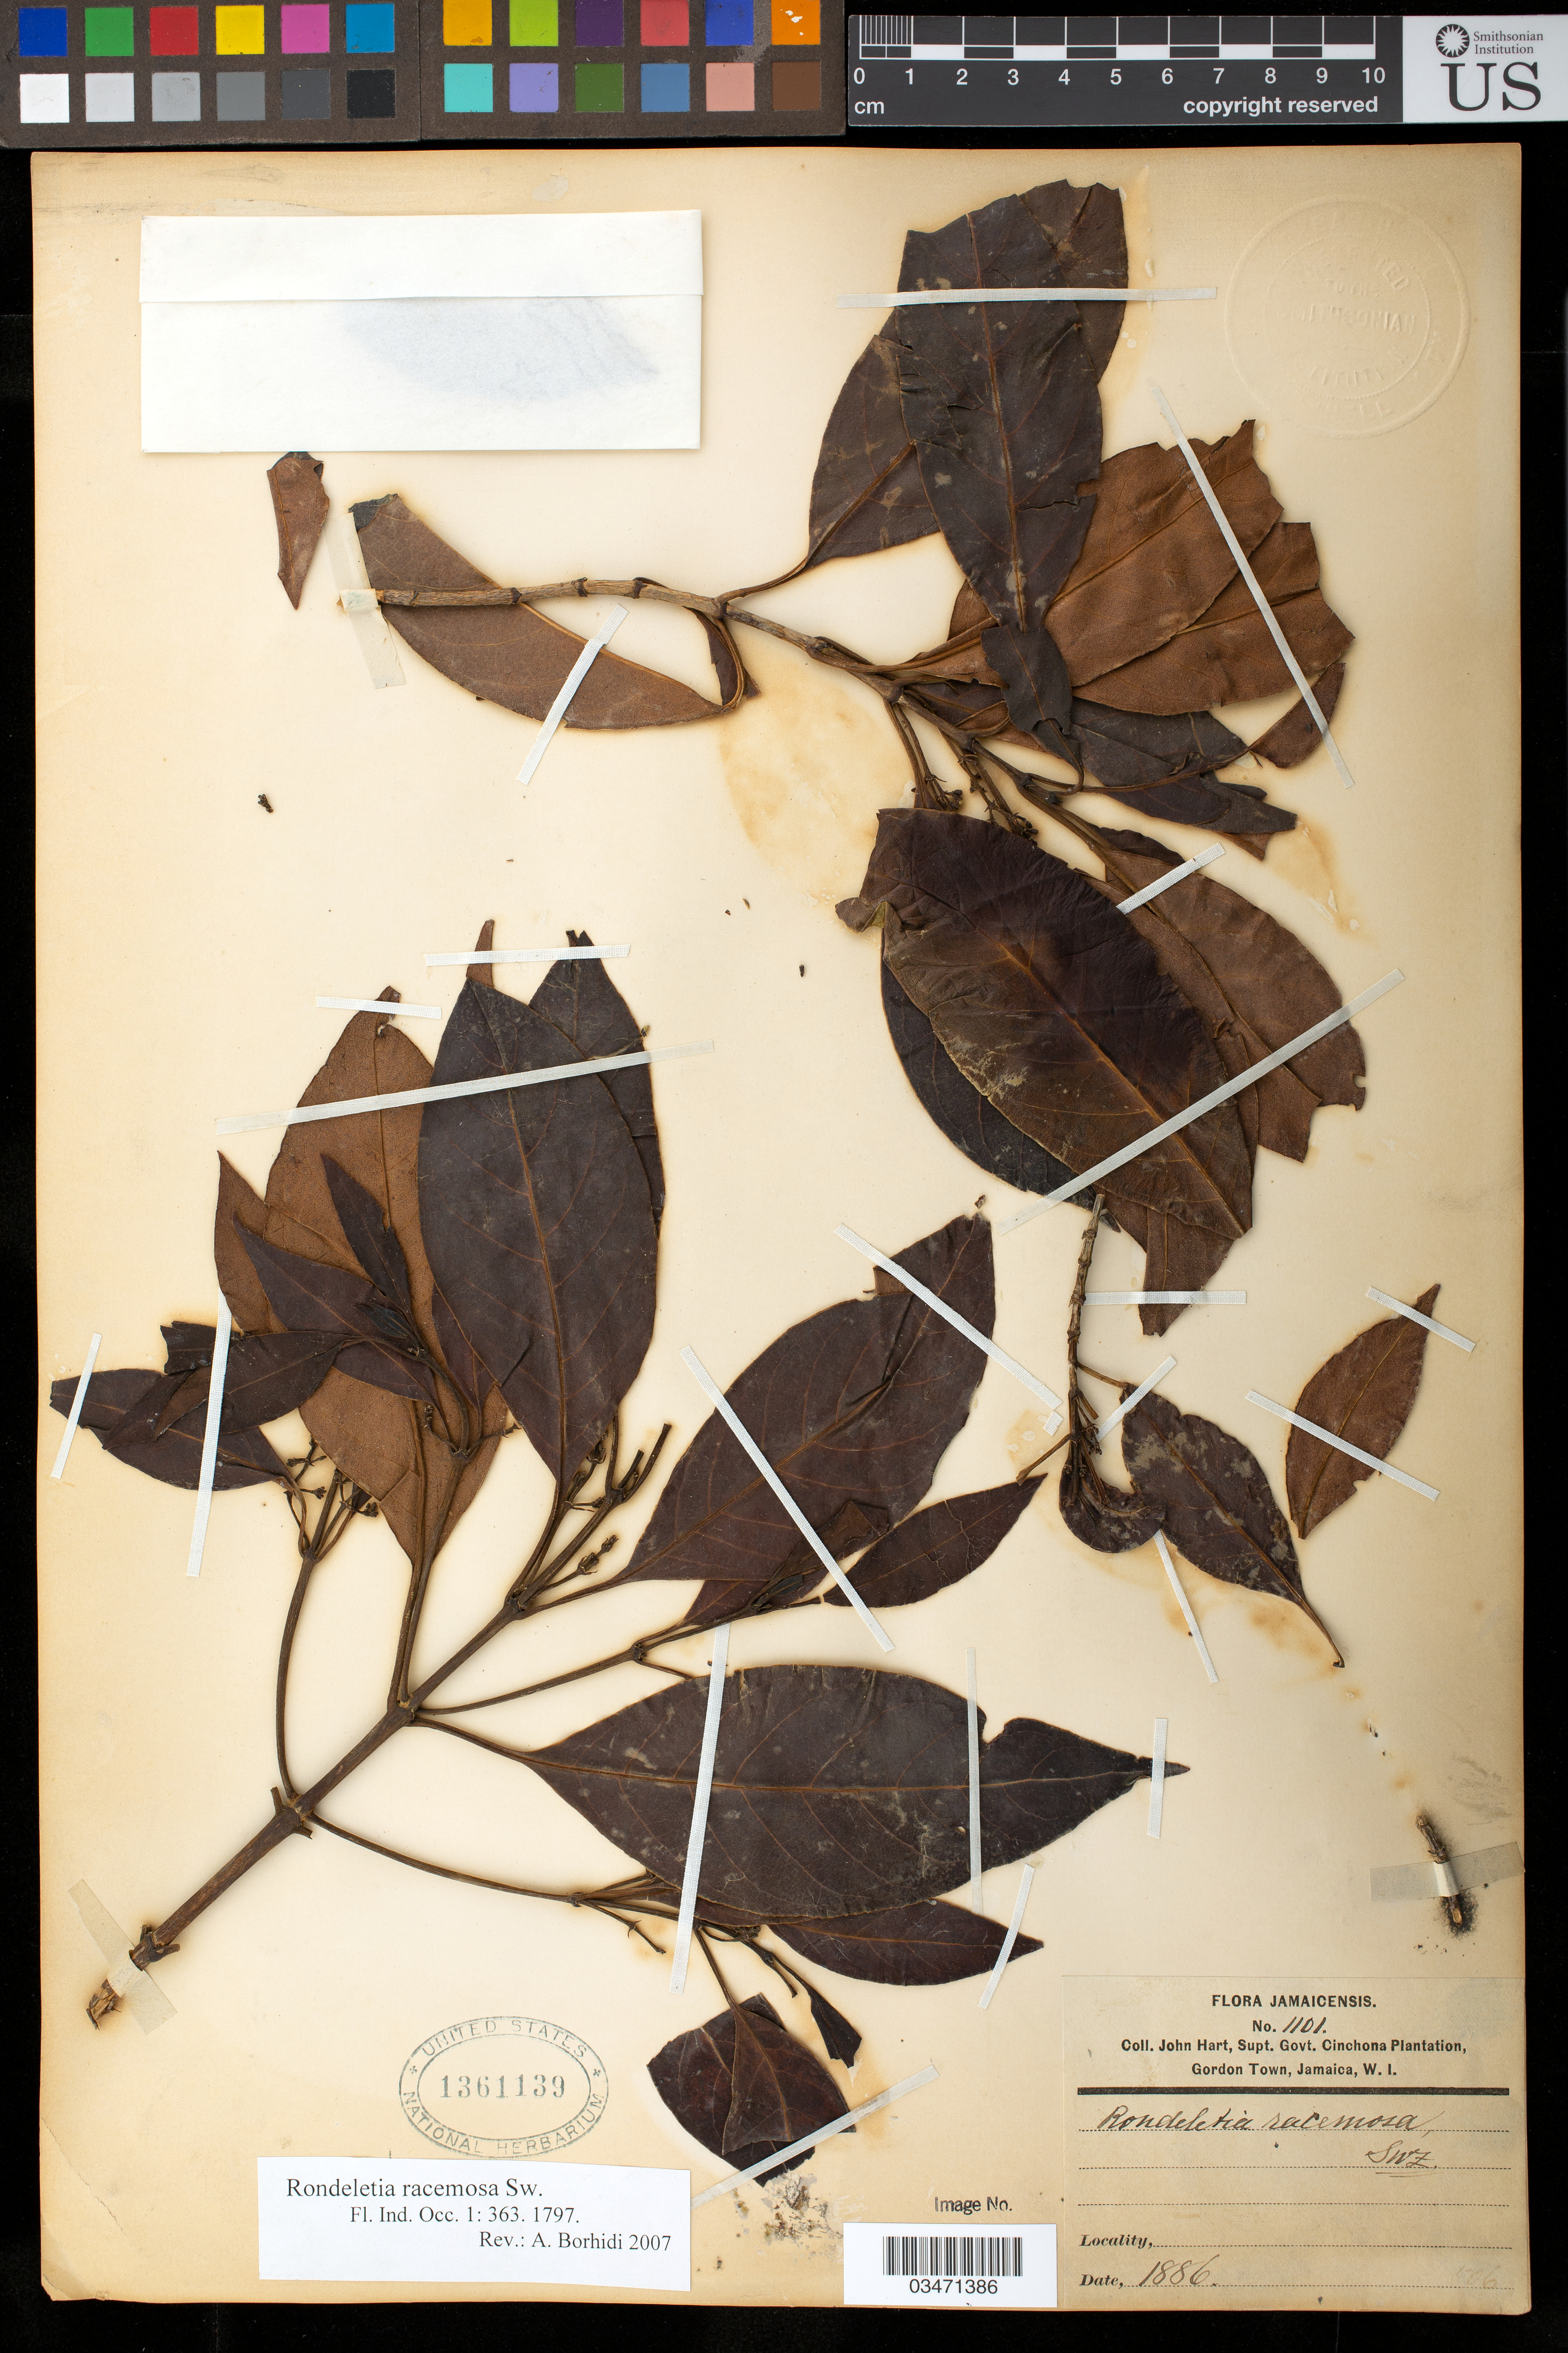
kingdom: Plantae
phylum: Tracheophyta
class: Magnoliopsida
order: Gentianales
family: Rubiaceae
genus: Rondeletia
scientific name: Rondeletia racemosa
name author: Sw.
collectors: J. Hart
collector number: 1101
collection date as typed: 1886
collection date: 1886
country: Jamaica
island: Jamaica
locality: Cinchona Plantation, Gordon Town.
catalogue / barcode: US 1361139